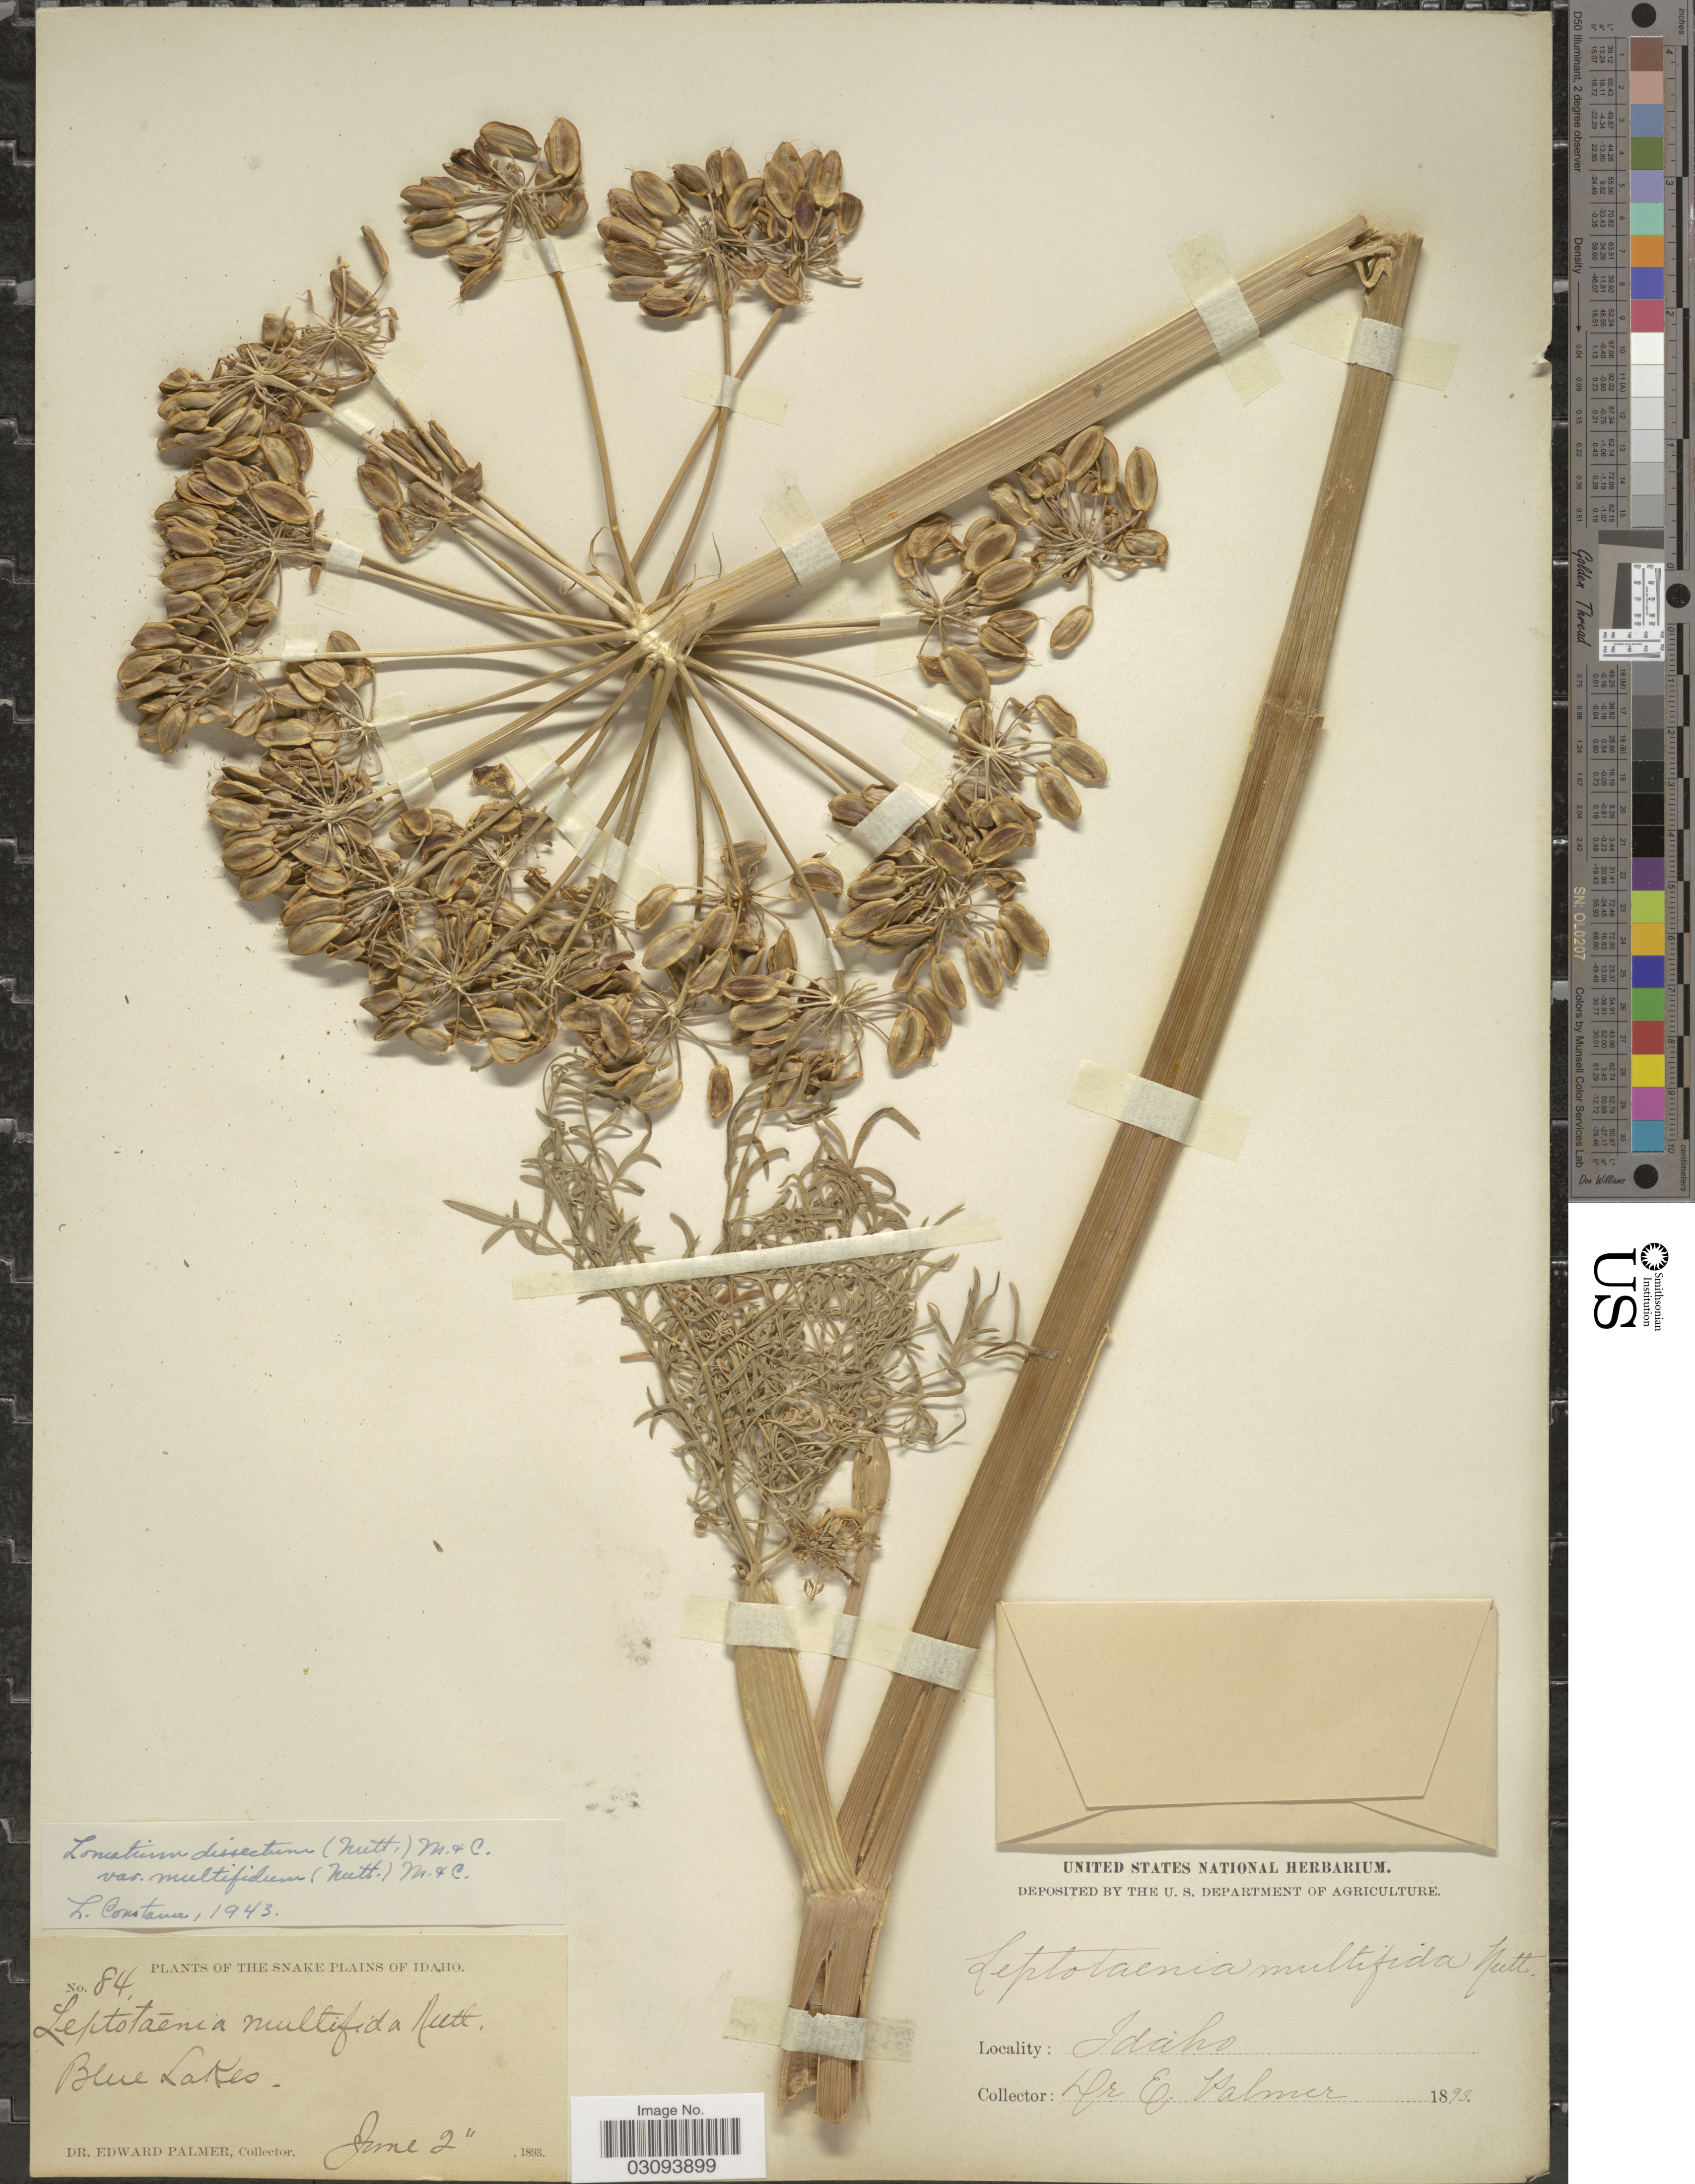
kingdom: Plantae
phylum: Tracheophyta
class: Magnoliopsida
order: Apiales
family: Apiaceae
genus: Lomatium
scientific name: Lomatium dissectum var. multifidum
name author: (Nutt.) Mathias & Constance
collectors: E. Palmer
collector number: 84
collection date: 1893-06-02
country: United States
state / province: Idaho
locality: The Snake Plains. Blue Lakes.